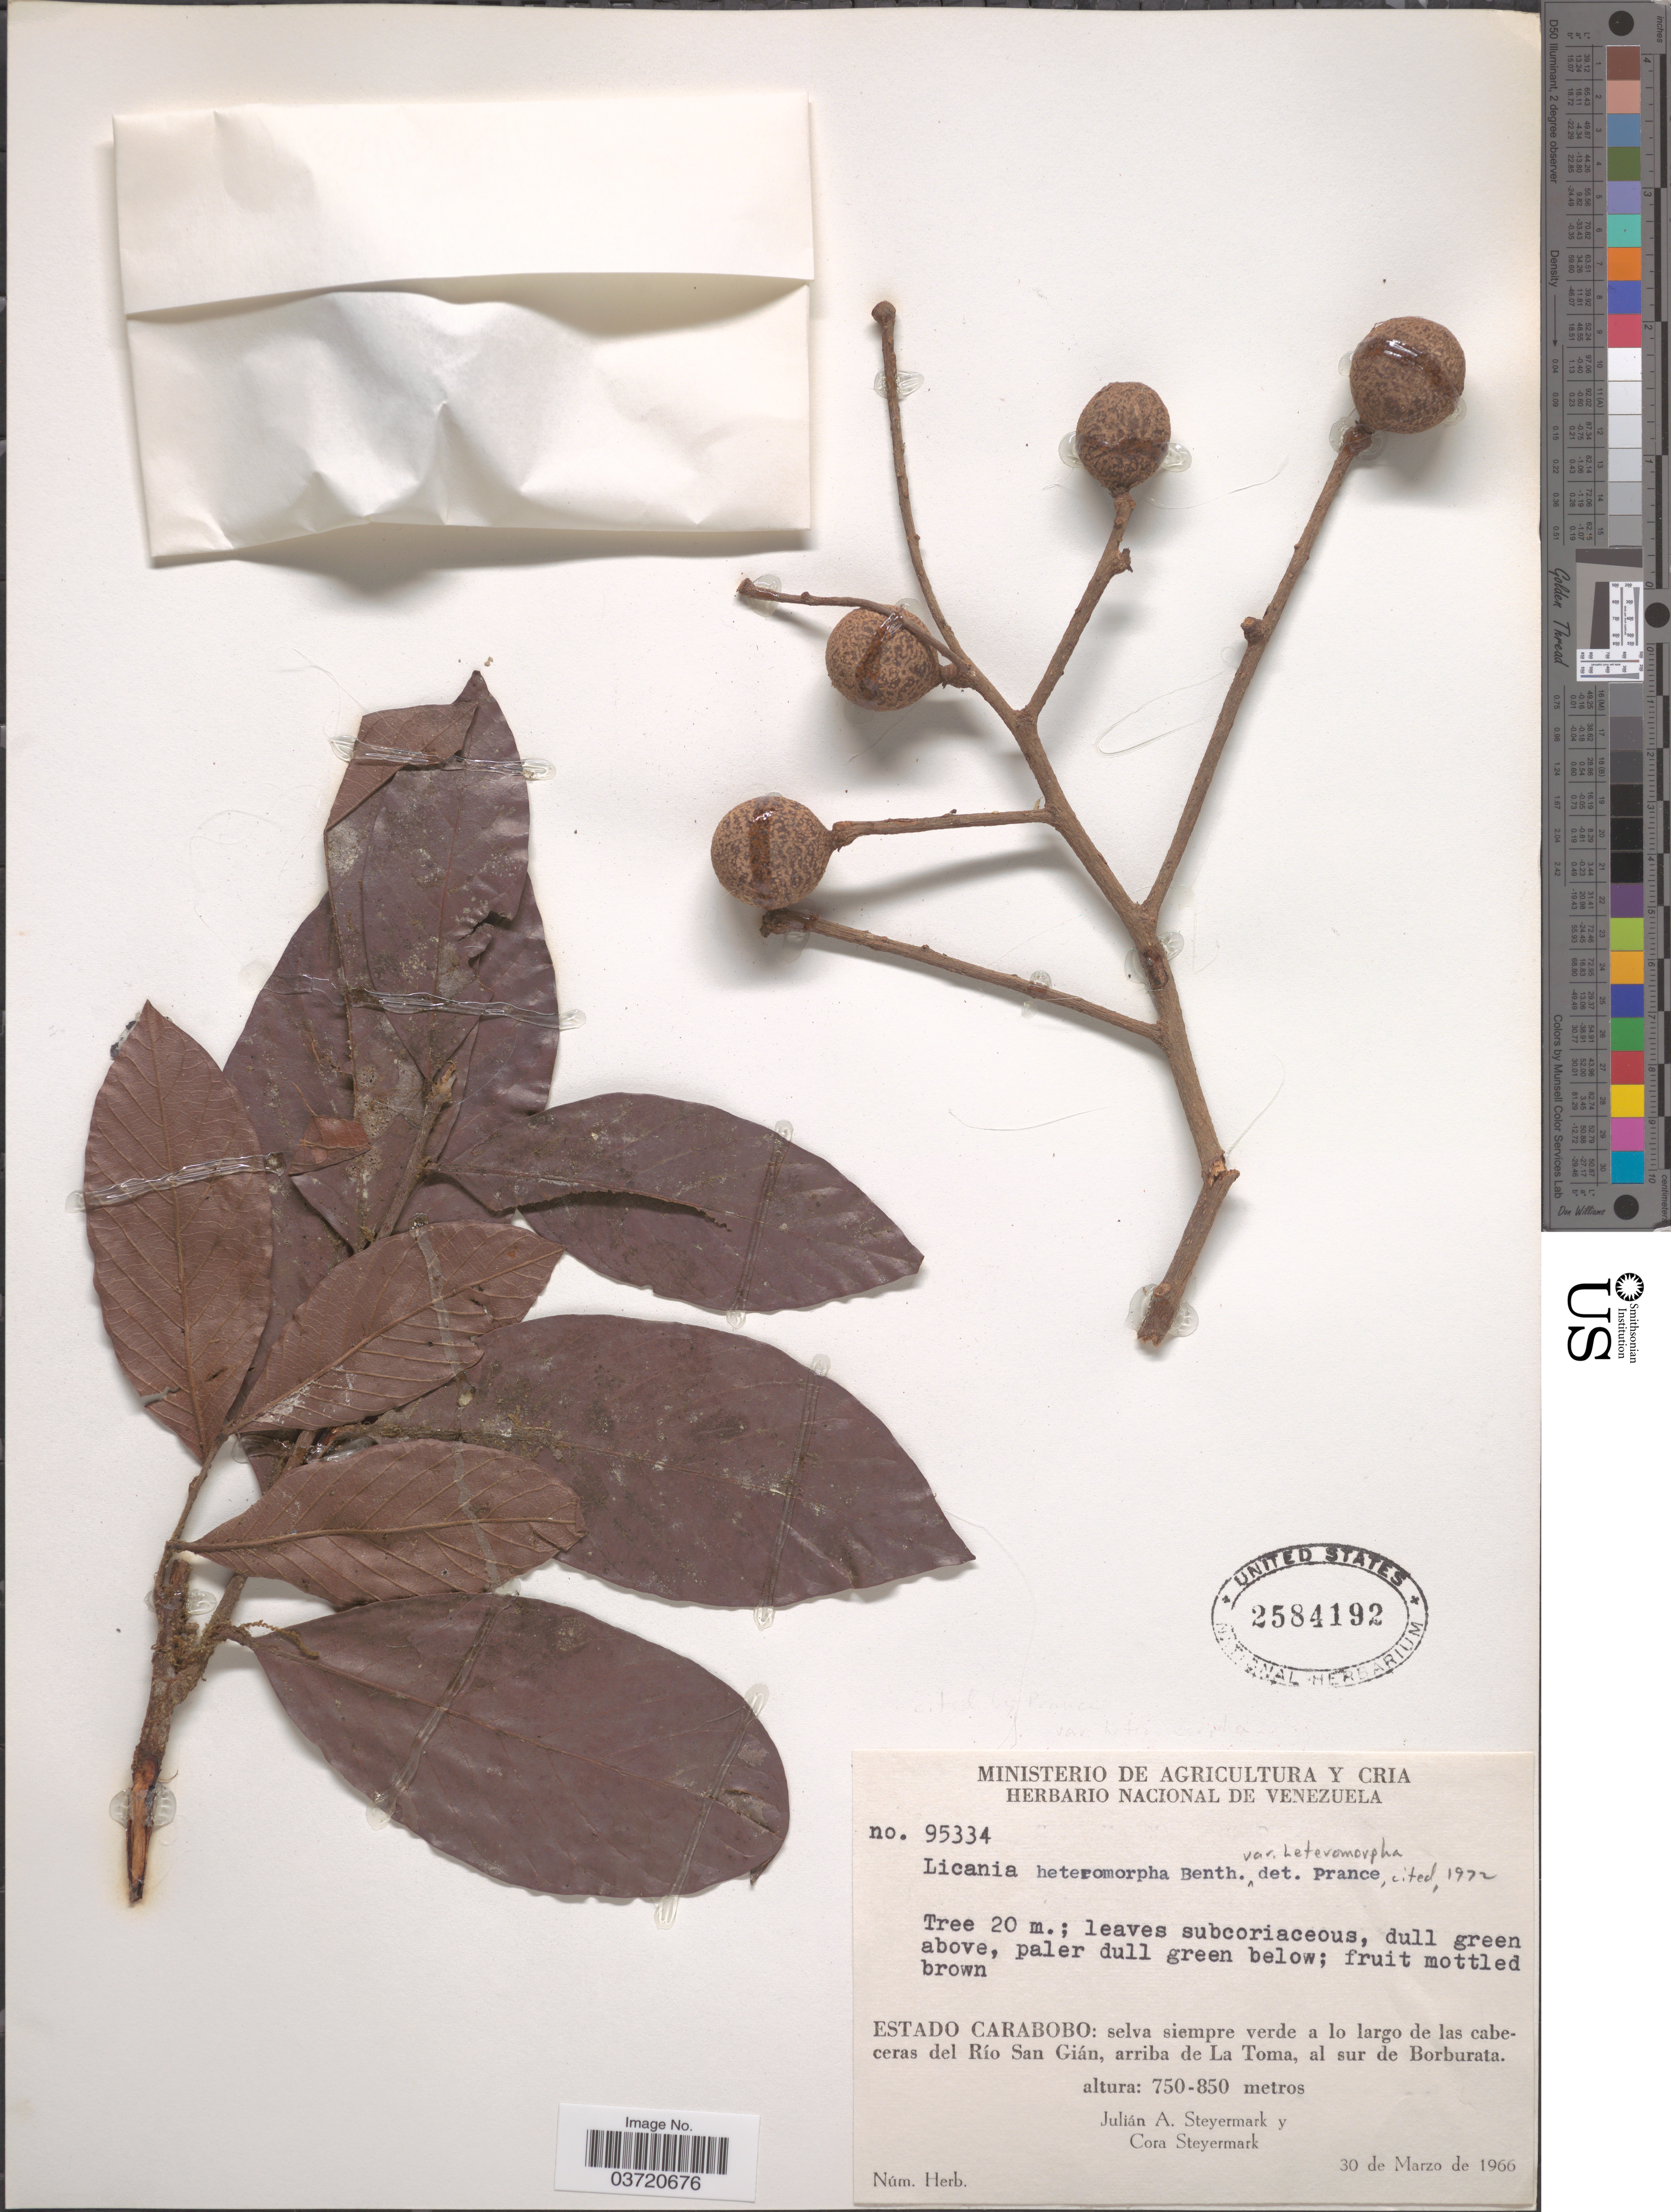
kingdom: Plantae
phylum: Tracheophyta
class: Magnoliopsida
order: Malpighiales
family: Chrysobalanaceae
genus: Hymenopus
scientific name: Hymenopus heteromorphus var. heteromorphus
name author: (Benth.) Sothers & Prance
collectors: J. Steyermark & C. Steyermark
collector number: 95334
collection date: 1966-03-30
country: Venezuela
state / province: Carabobo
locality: Selva siempre verde a lo largo de las cabeceras del Río San Gián, arriba de La Toma, al sur de Borburata.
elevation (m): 750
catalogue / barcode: US 2584192